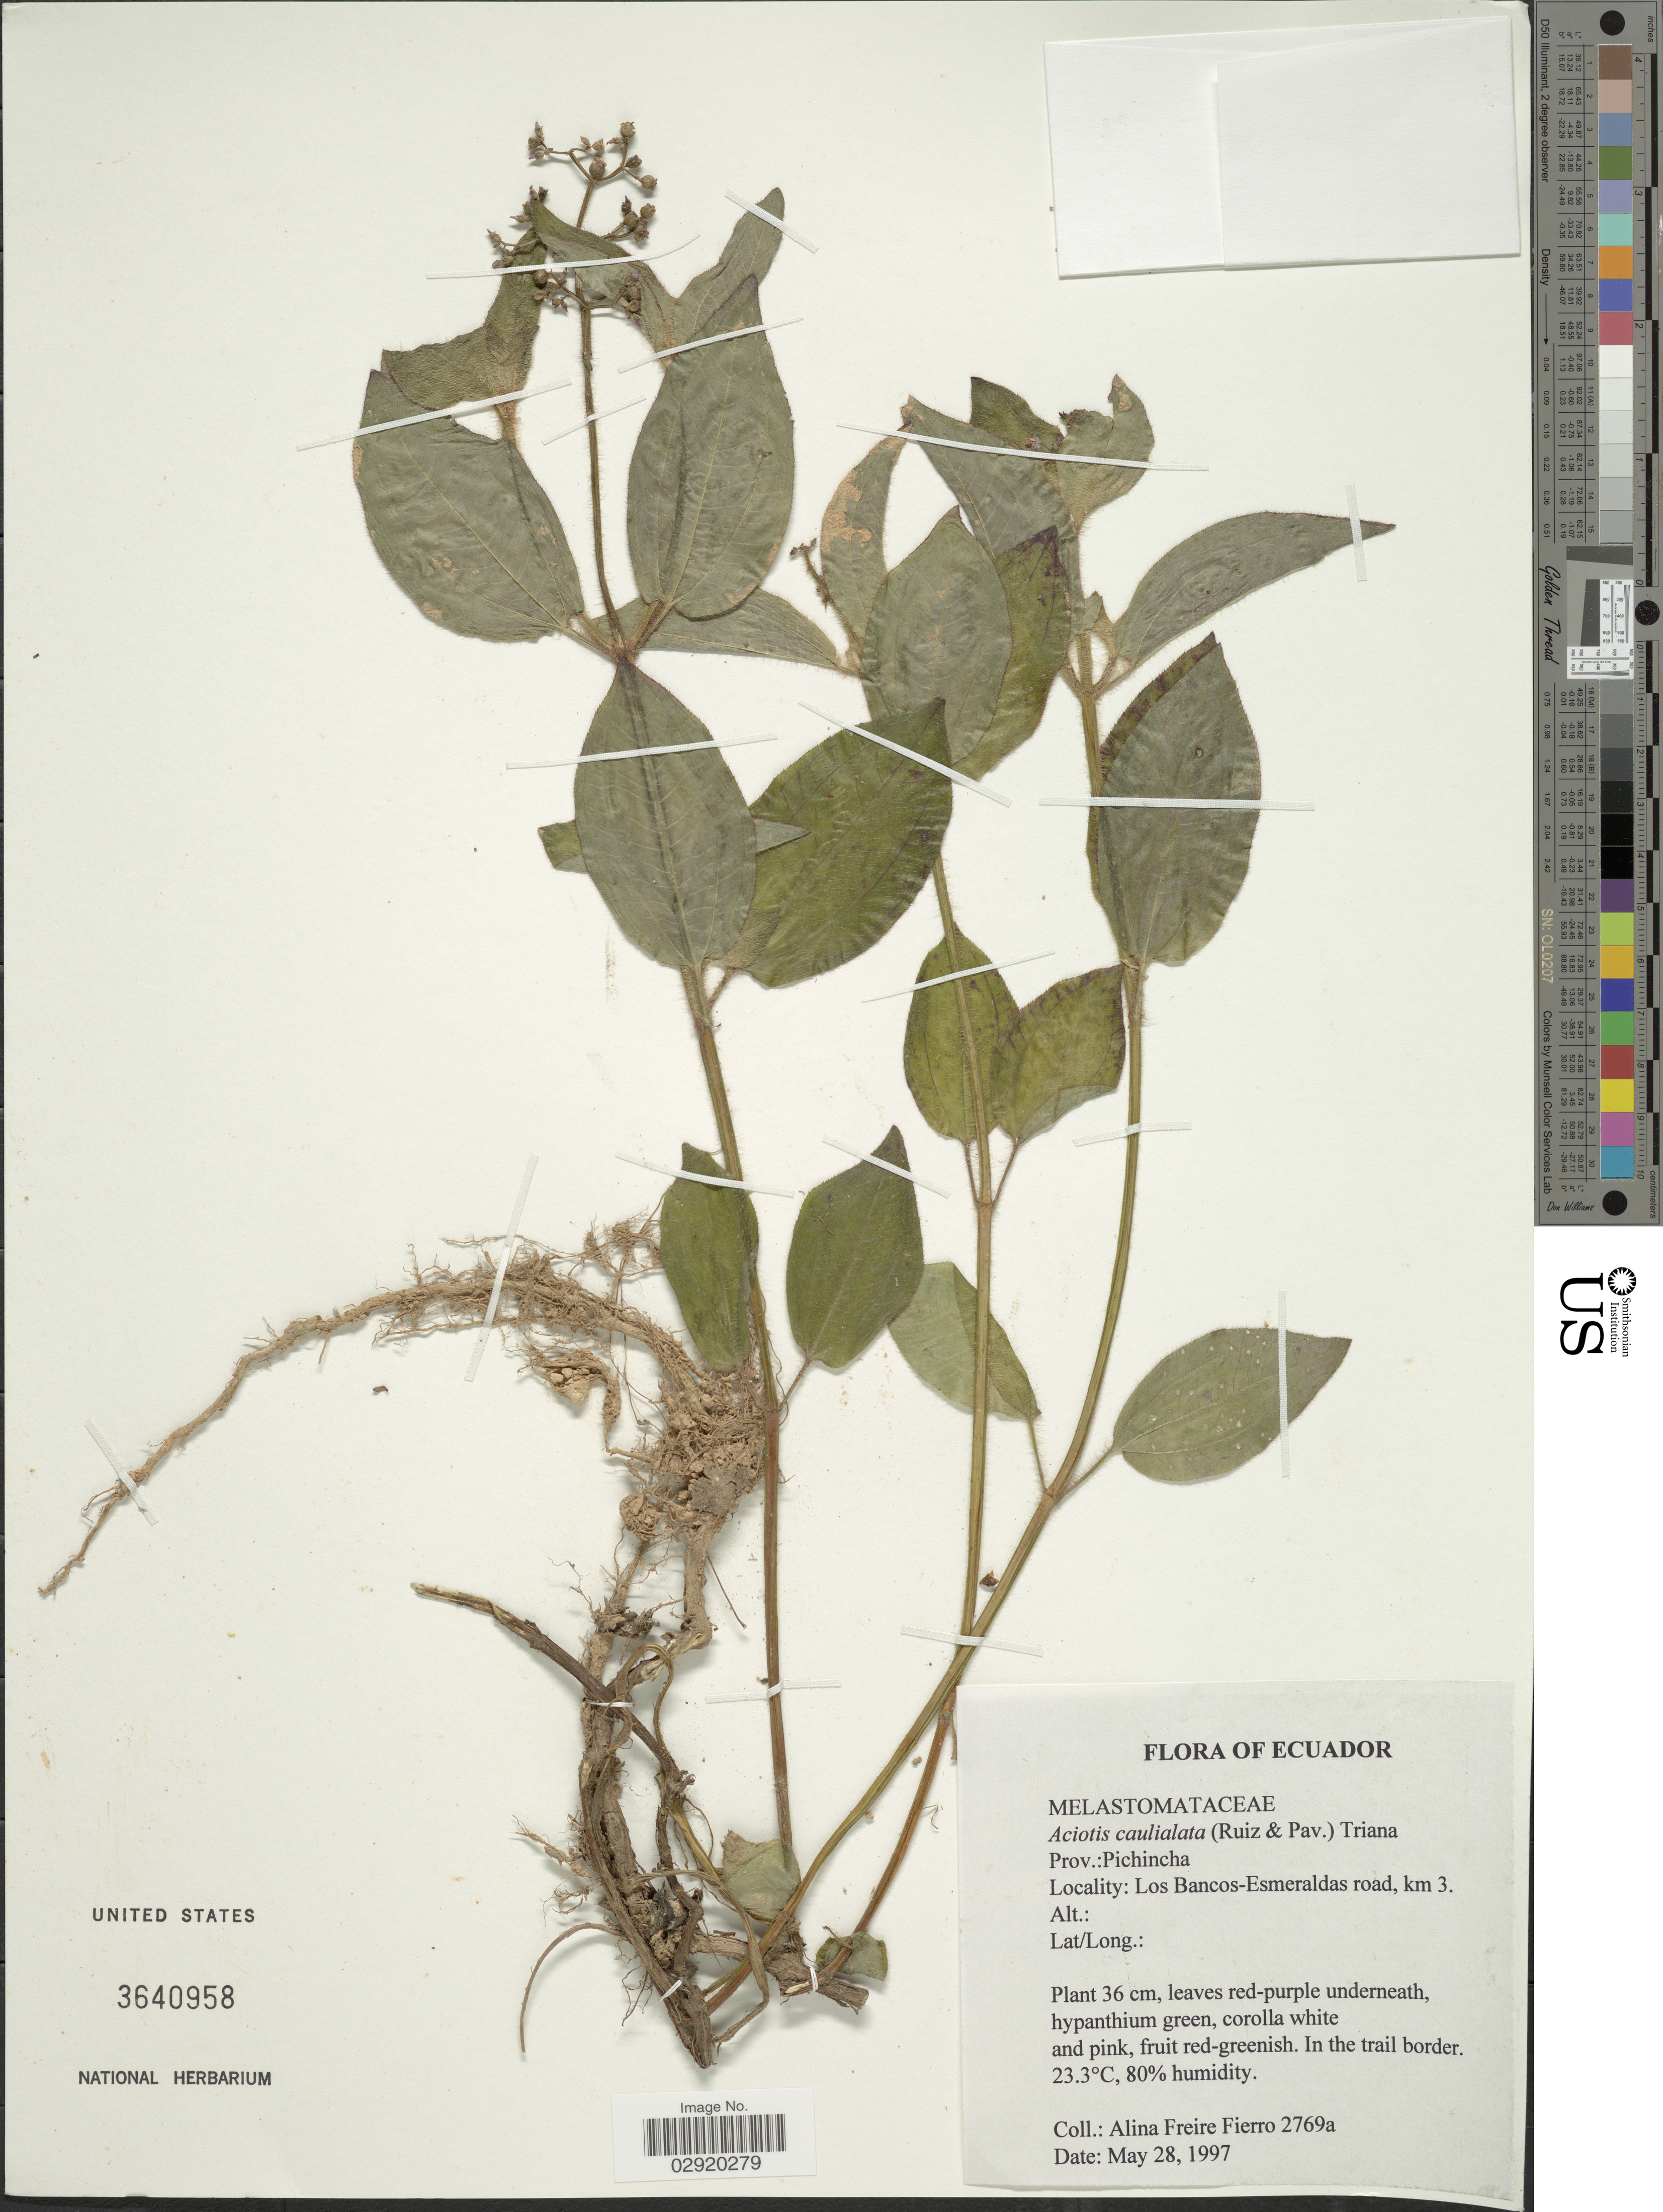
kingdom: Plantae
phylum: Tracheophyta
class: Magnoliopsida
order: Myrtales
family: Melastomataceae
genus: Aciotis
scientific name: Aciotis rubricaulis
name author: (Mart. ex DC.) Triana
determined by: Nunes da Silva, Diego, (RB), Jardim Botanico do Rio de Janeiro - Herbario (BRAZIL)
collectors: A. Freire-Fierro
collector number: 2769a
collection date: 1997-05-28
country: Ecuador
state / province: Pichincha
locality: Los Bancos-Emeraldas road, km 3.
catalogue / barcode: US 3640958